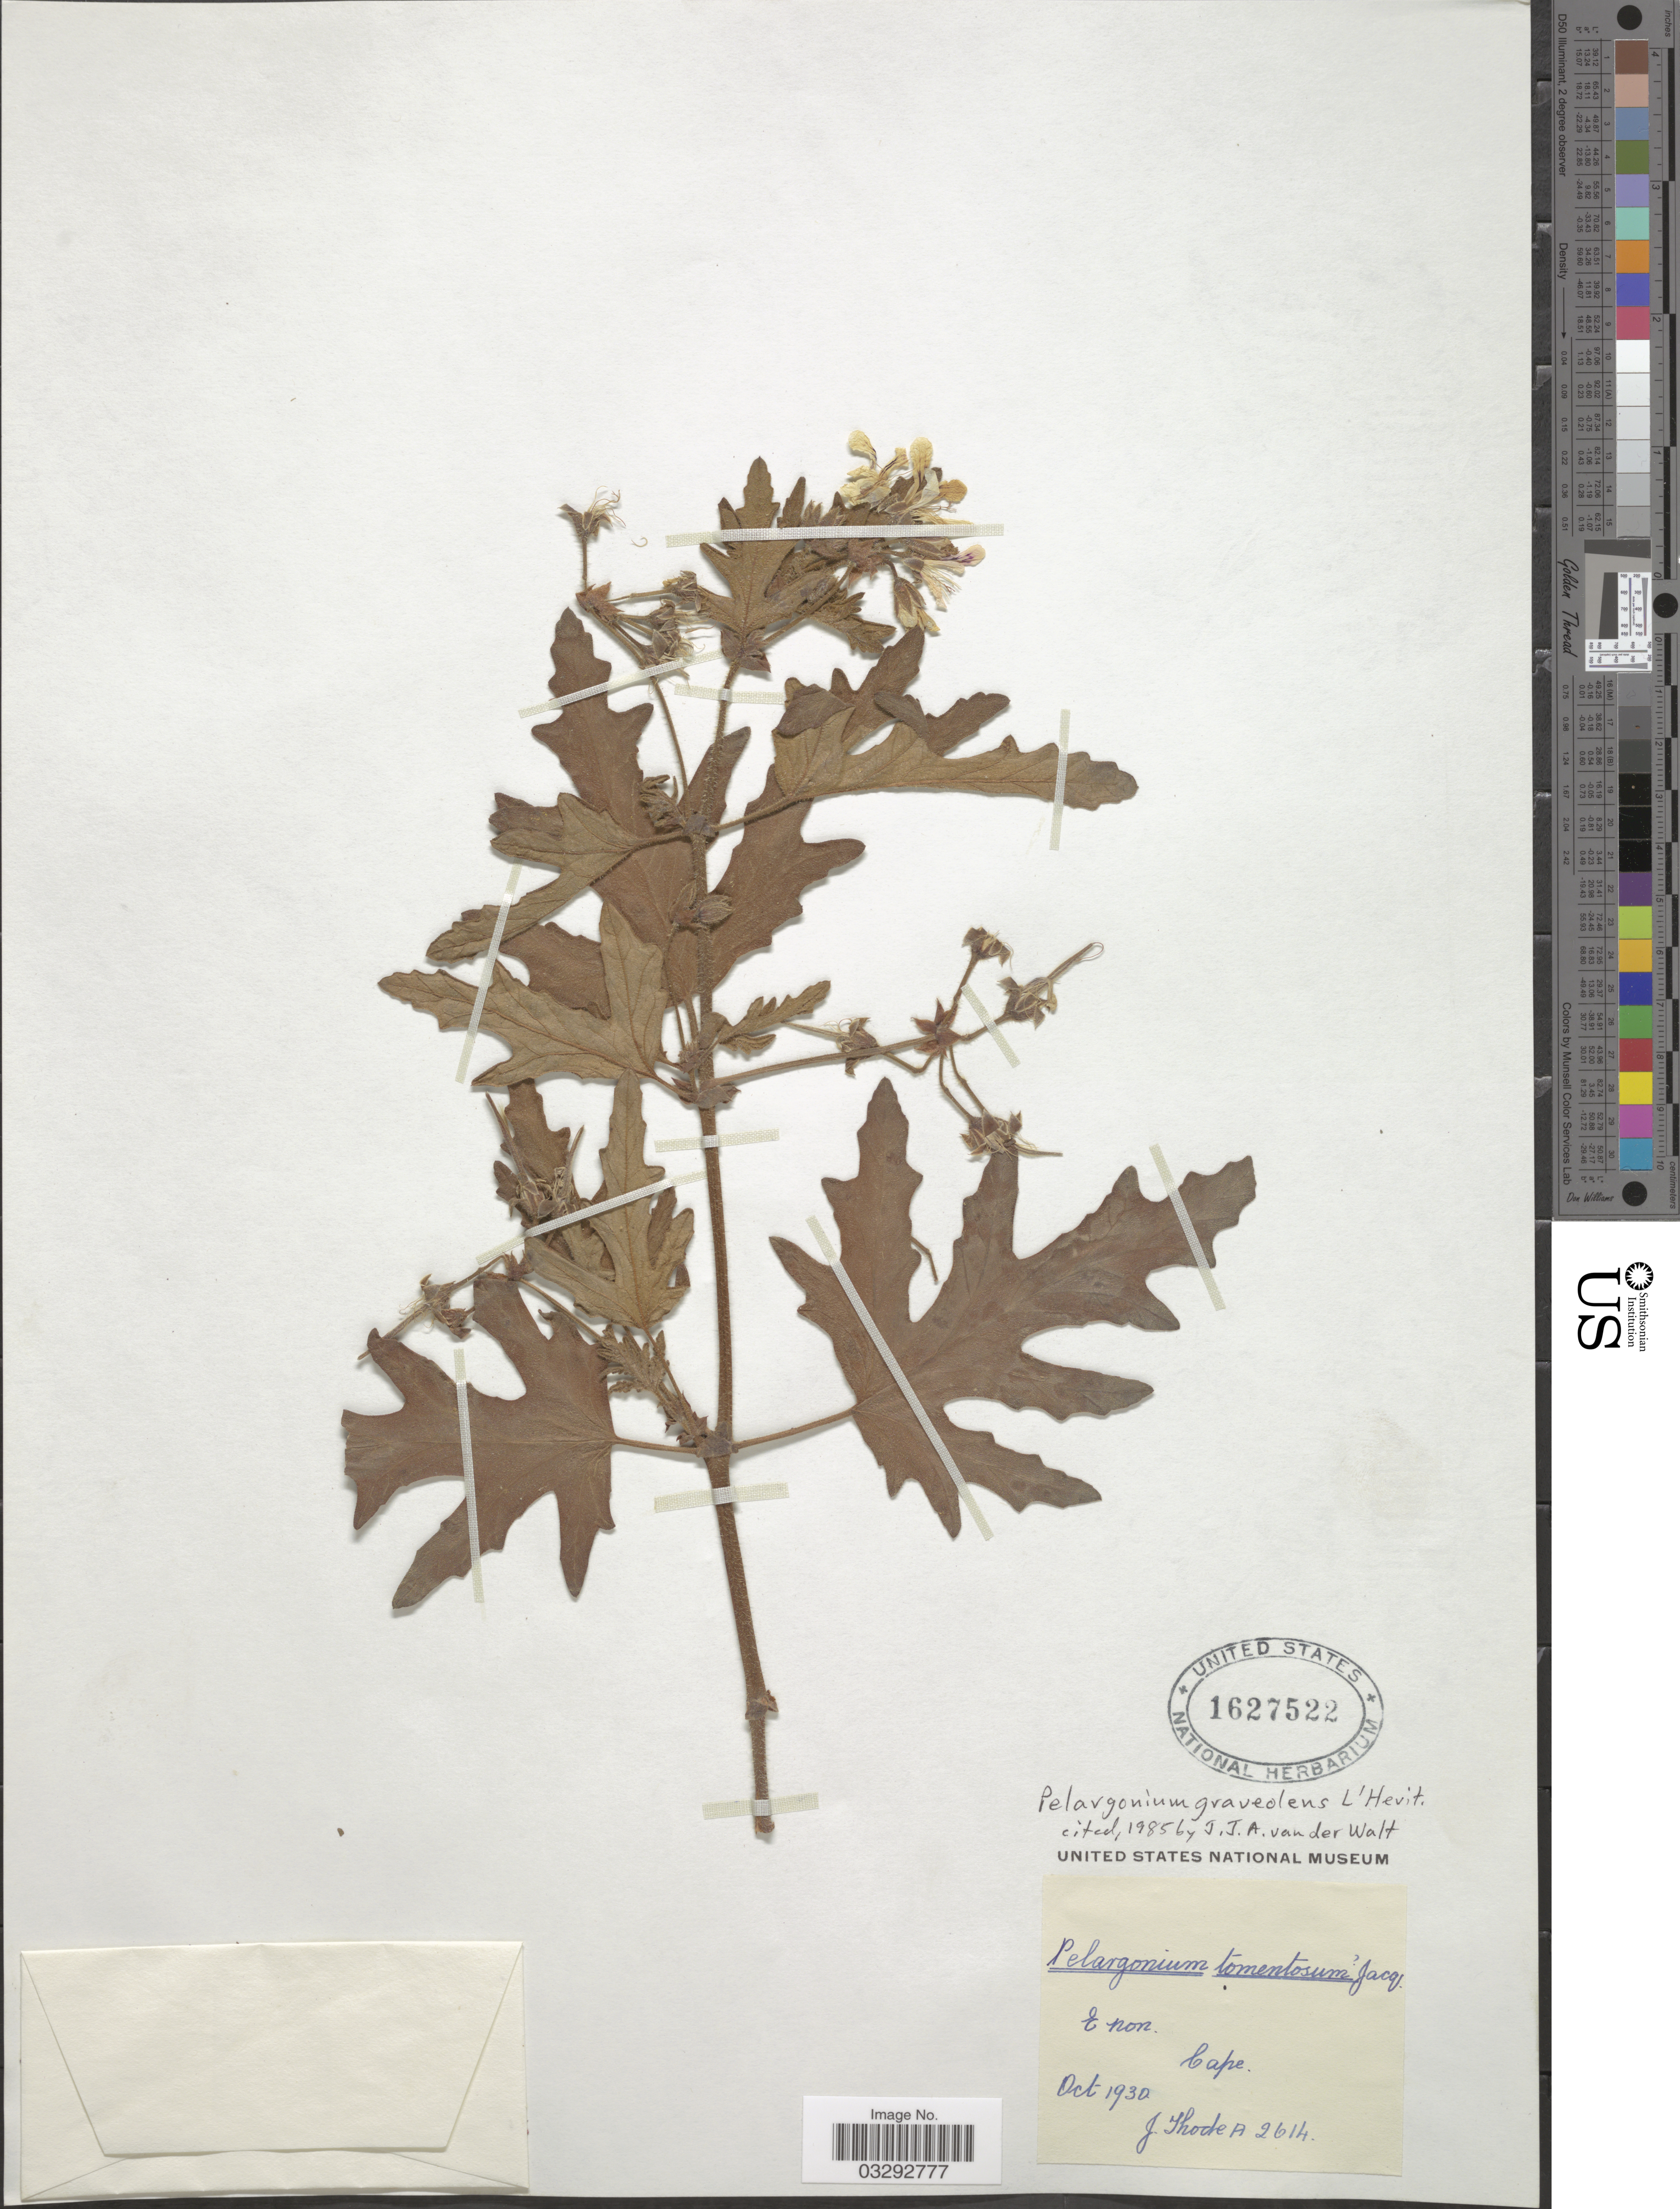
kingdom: Plantae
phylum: Tracheophyta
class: Magnoliopsida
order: Geraniales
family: Geraniaceae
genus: Pelargonium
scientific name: Pelargonium graveolens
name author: L'Hér. ex Aiton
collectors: J. Thode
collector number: A 2614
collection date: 1930-10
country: South Africa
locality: Enon Cape.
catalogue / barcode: US 1627522